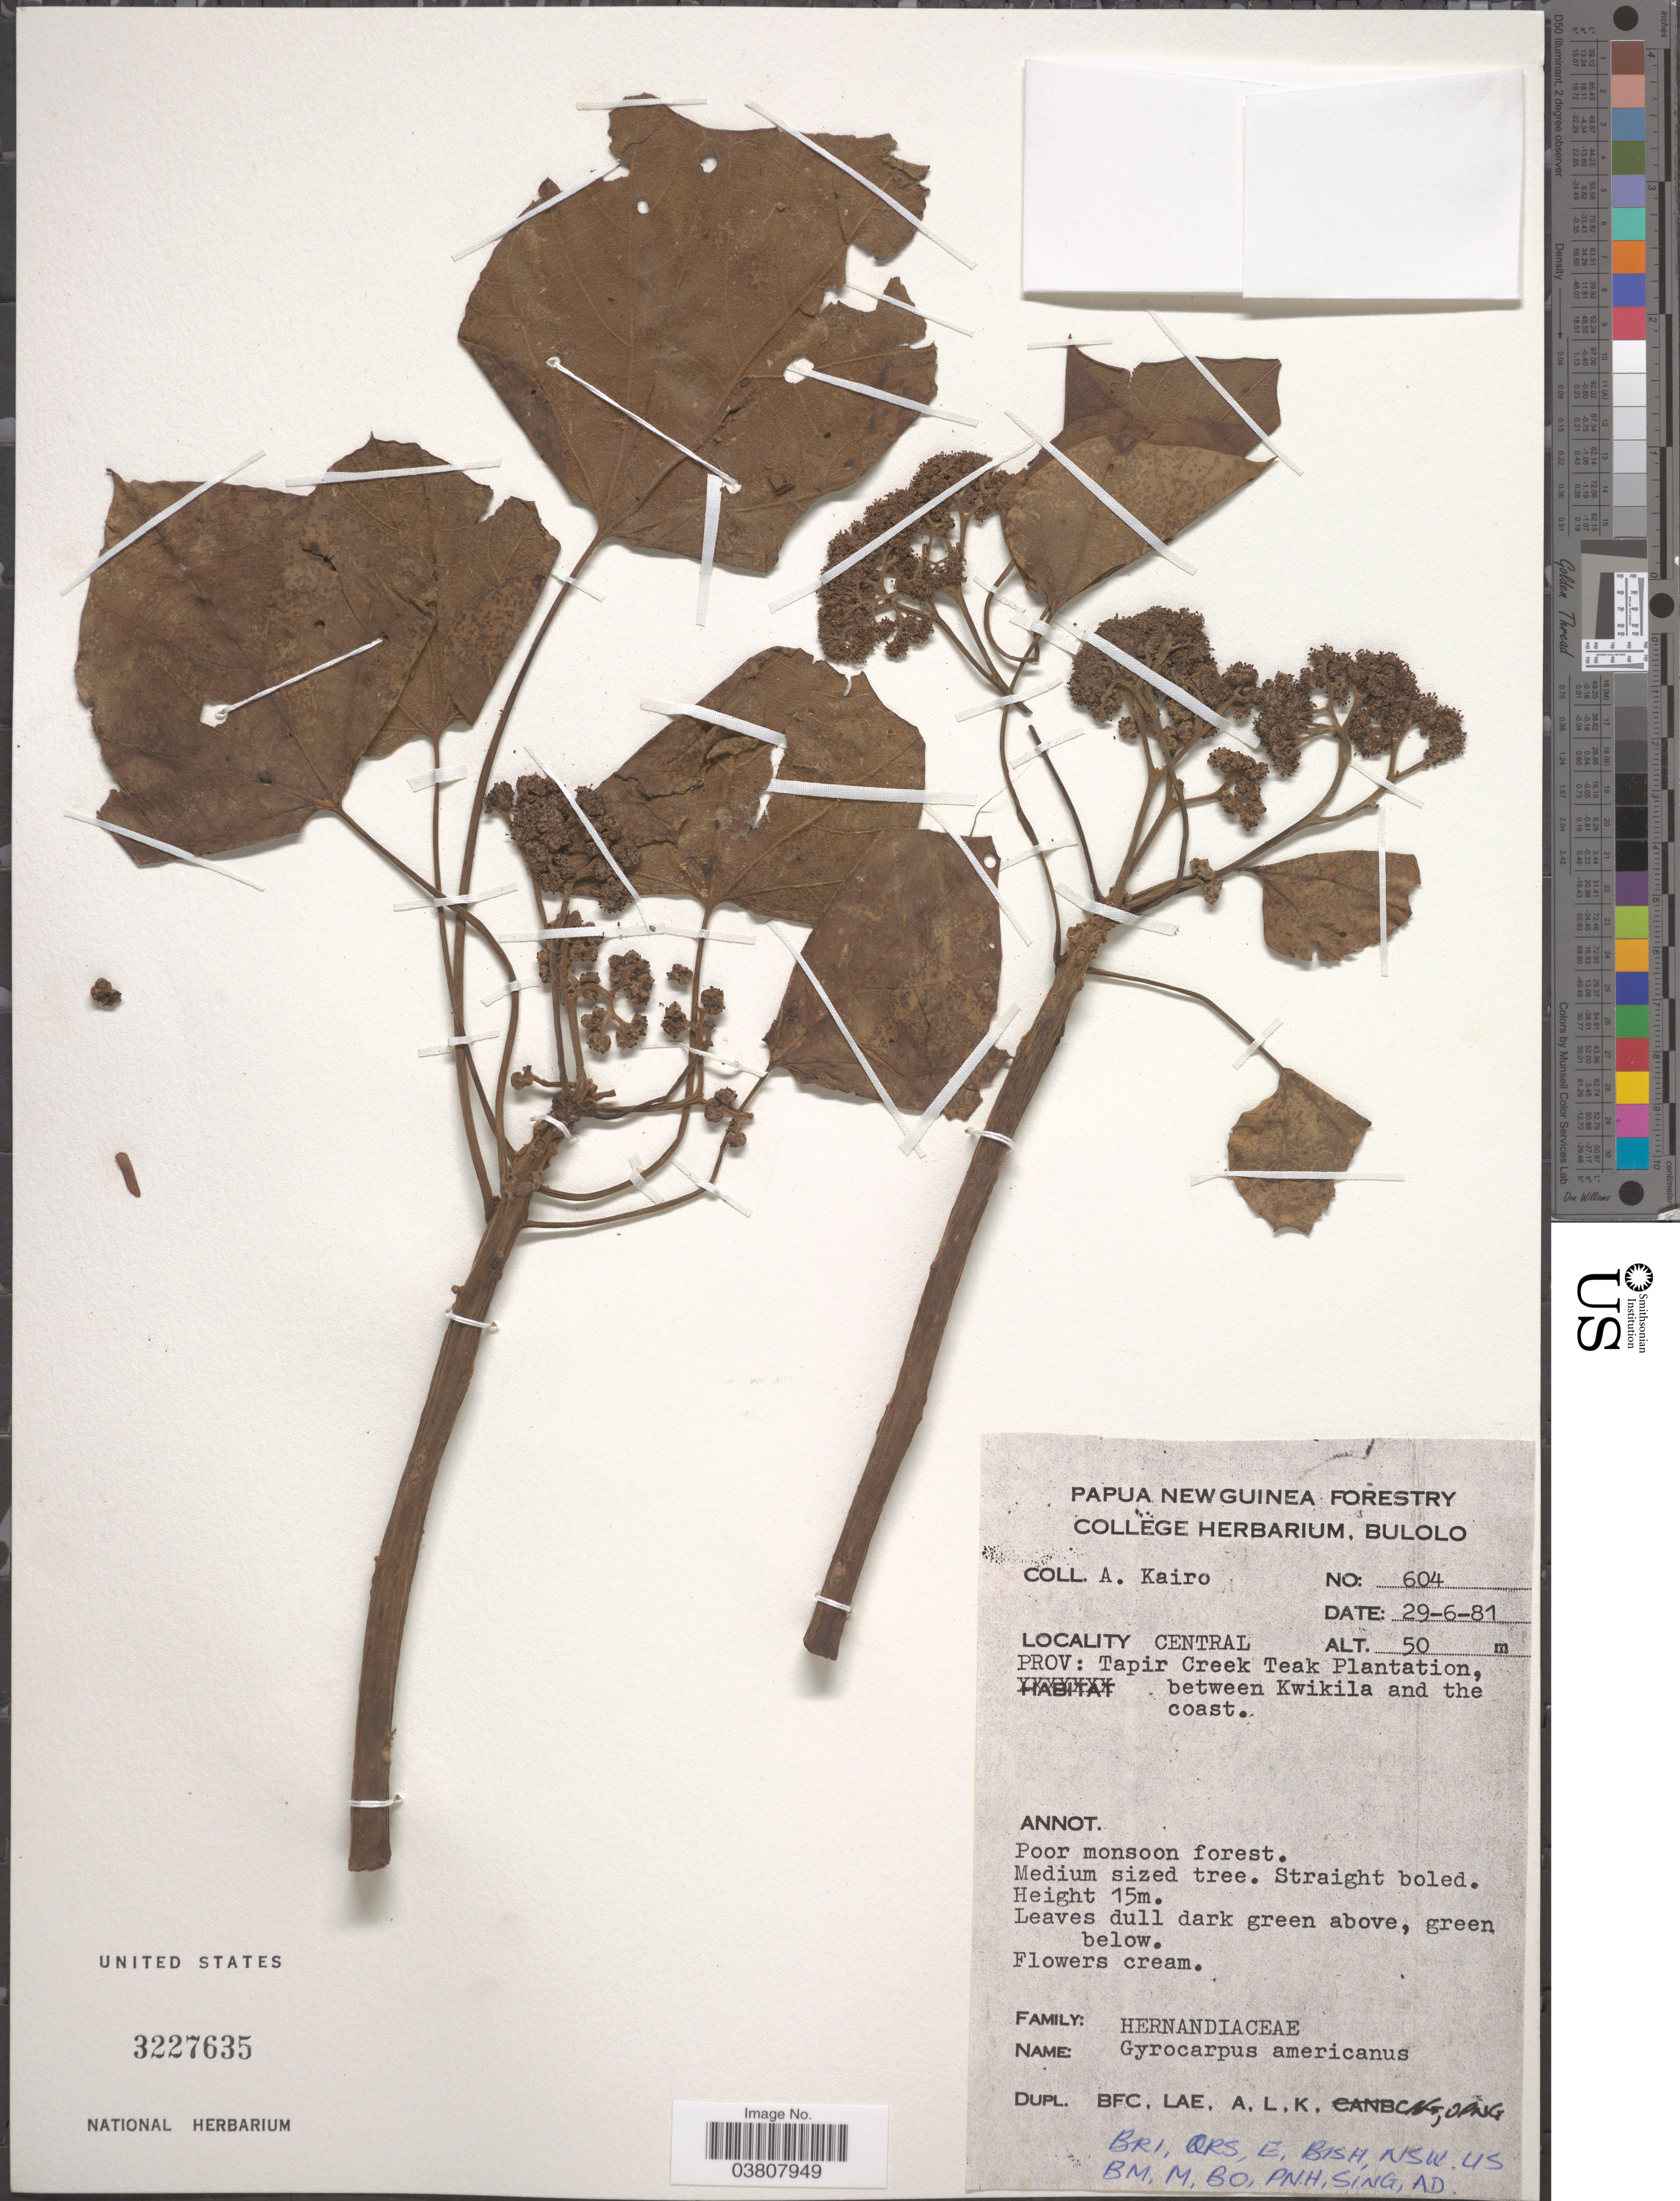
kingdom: Plantae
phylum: Tracheophyta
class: Magnoliopsida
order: Laurales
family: Hernandiaceae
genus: Gyrocarpus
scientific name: Gyrocarpus americanus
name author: Jacq.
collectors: A. Kairo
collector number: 604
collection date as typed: Transcribed d/m/y: 29/6/81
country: Papua New Guinea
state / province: Central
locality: Tapir Creek Teak Plantation, between Kwikila and the coast.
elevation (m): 50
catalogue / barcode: US 3227635